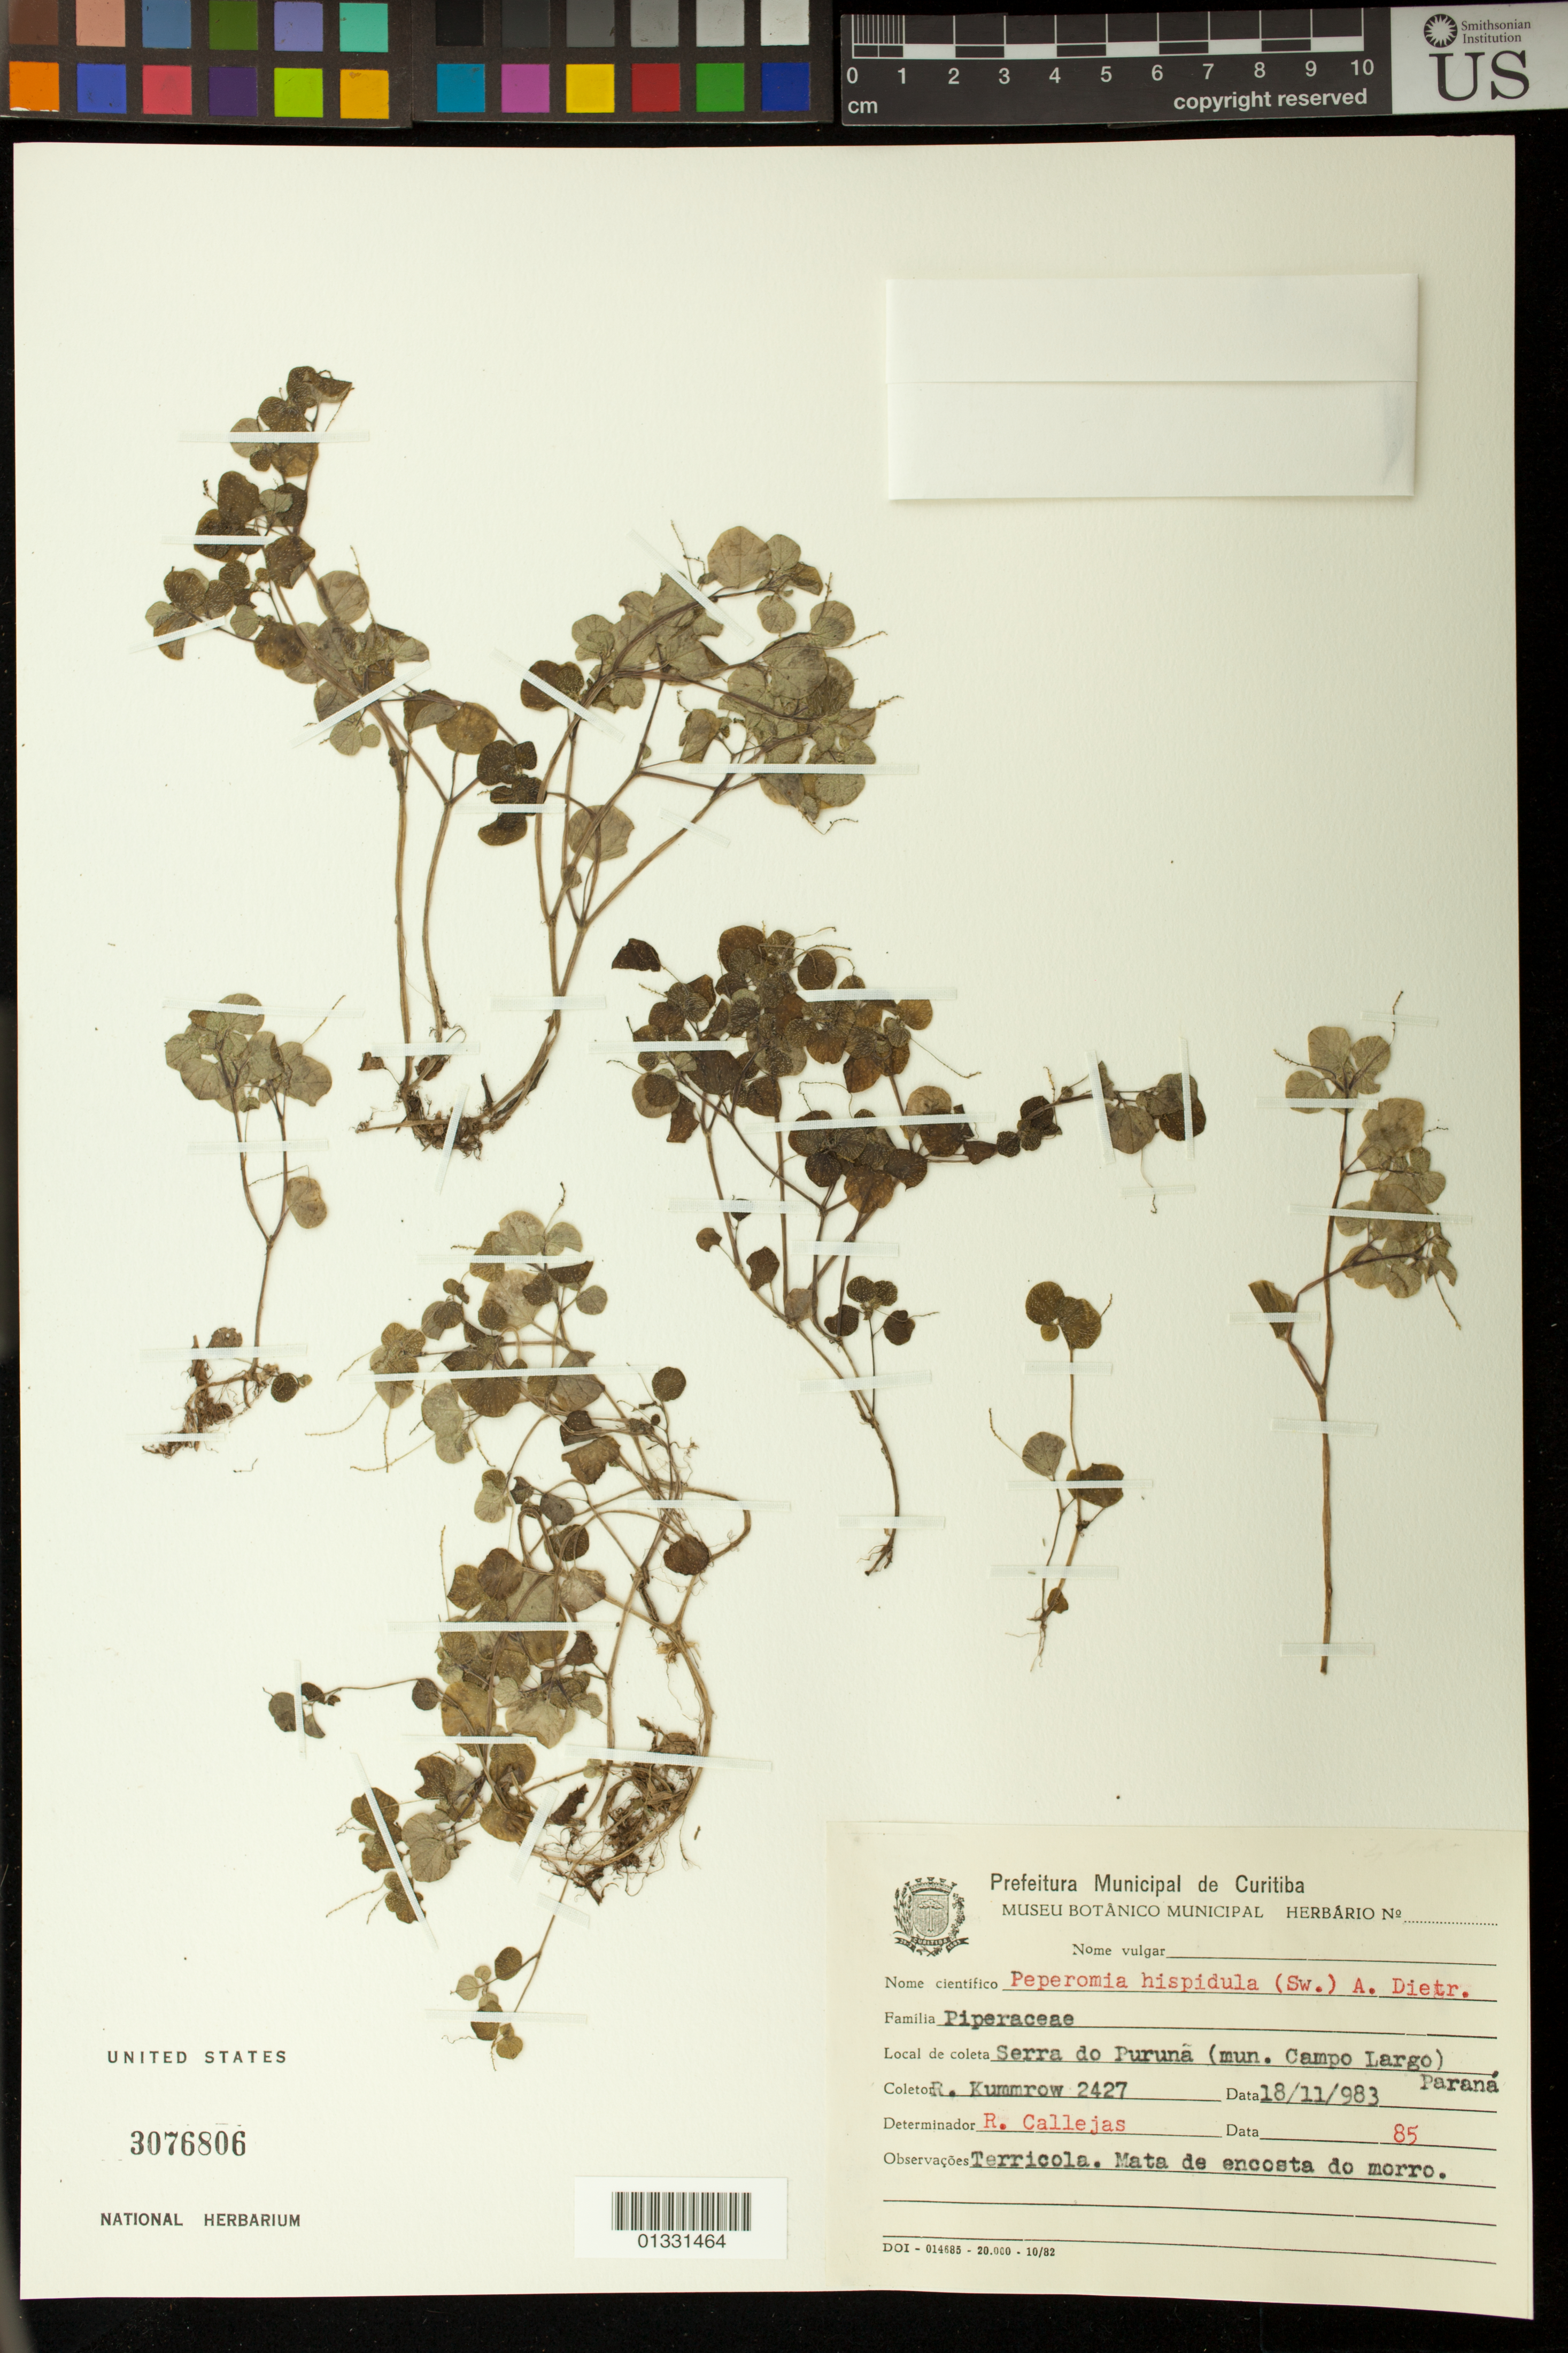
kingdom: Plantae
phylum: Tracheophyta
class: Magnoliopsida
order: Piperales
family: Piperaceae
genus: Peperomia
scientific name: Peperomia hispidula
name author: (Sw.) A. Dietr.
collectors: R. Kummrow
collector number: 2427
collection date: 1983-11-18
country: Brazil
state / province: Paraná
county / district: Campo Largo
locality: Serra do Purunã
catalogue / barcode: US 3076806